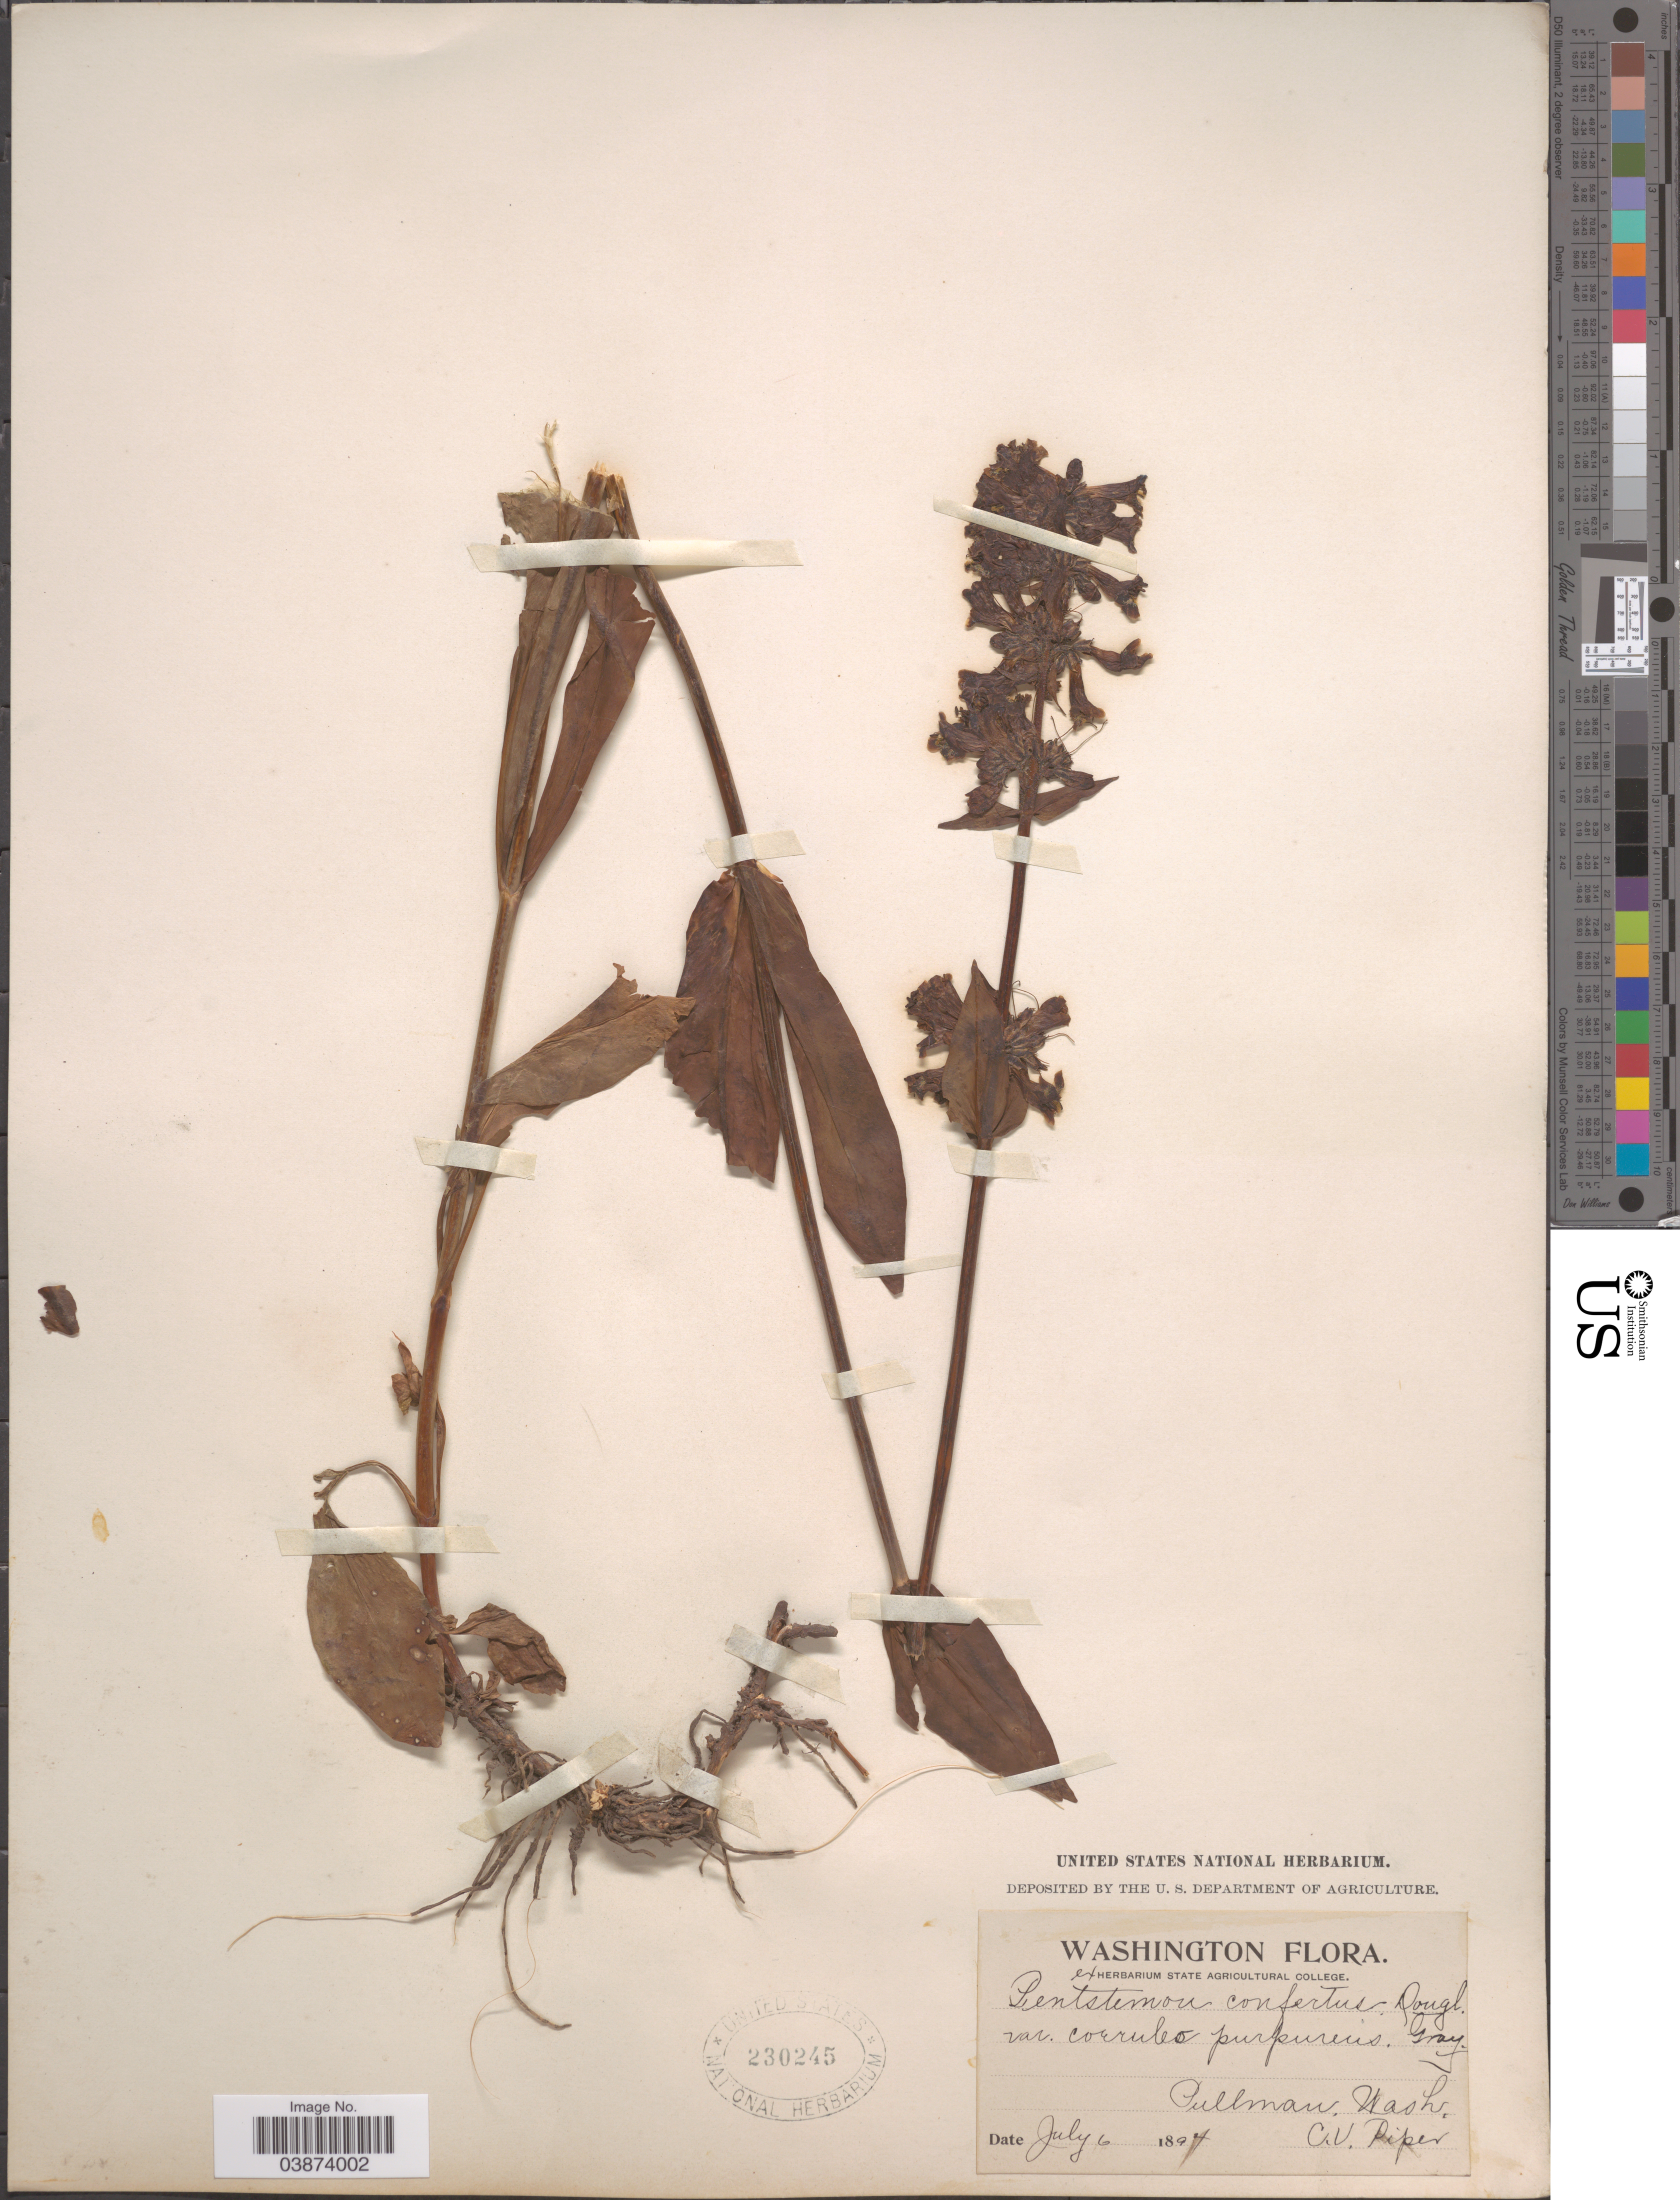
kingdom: Plantae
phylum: Tracheophyta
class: Magnoliopsida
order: Lamiales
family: Plantaginaceae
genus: Penstemon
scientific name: Penstemon confertus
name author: Douglas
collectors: C. V. Piper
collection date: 1894-07-06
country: United States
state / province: Washington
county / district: Whitman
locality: Pullman.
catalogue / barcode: US 230245